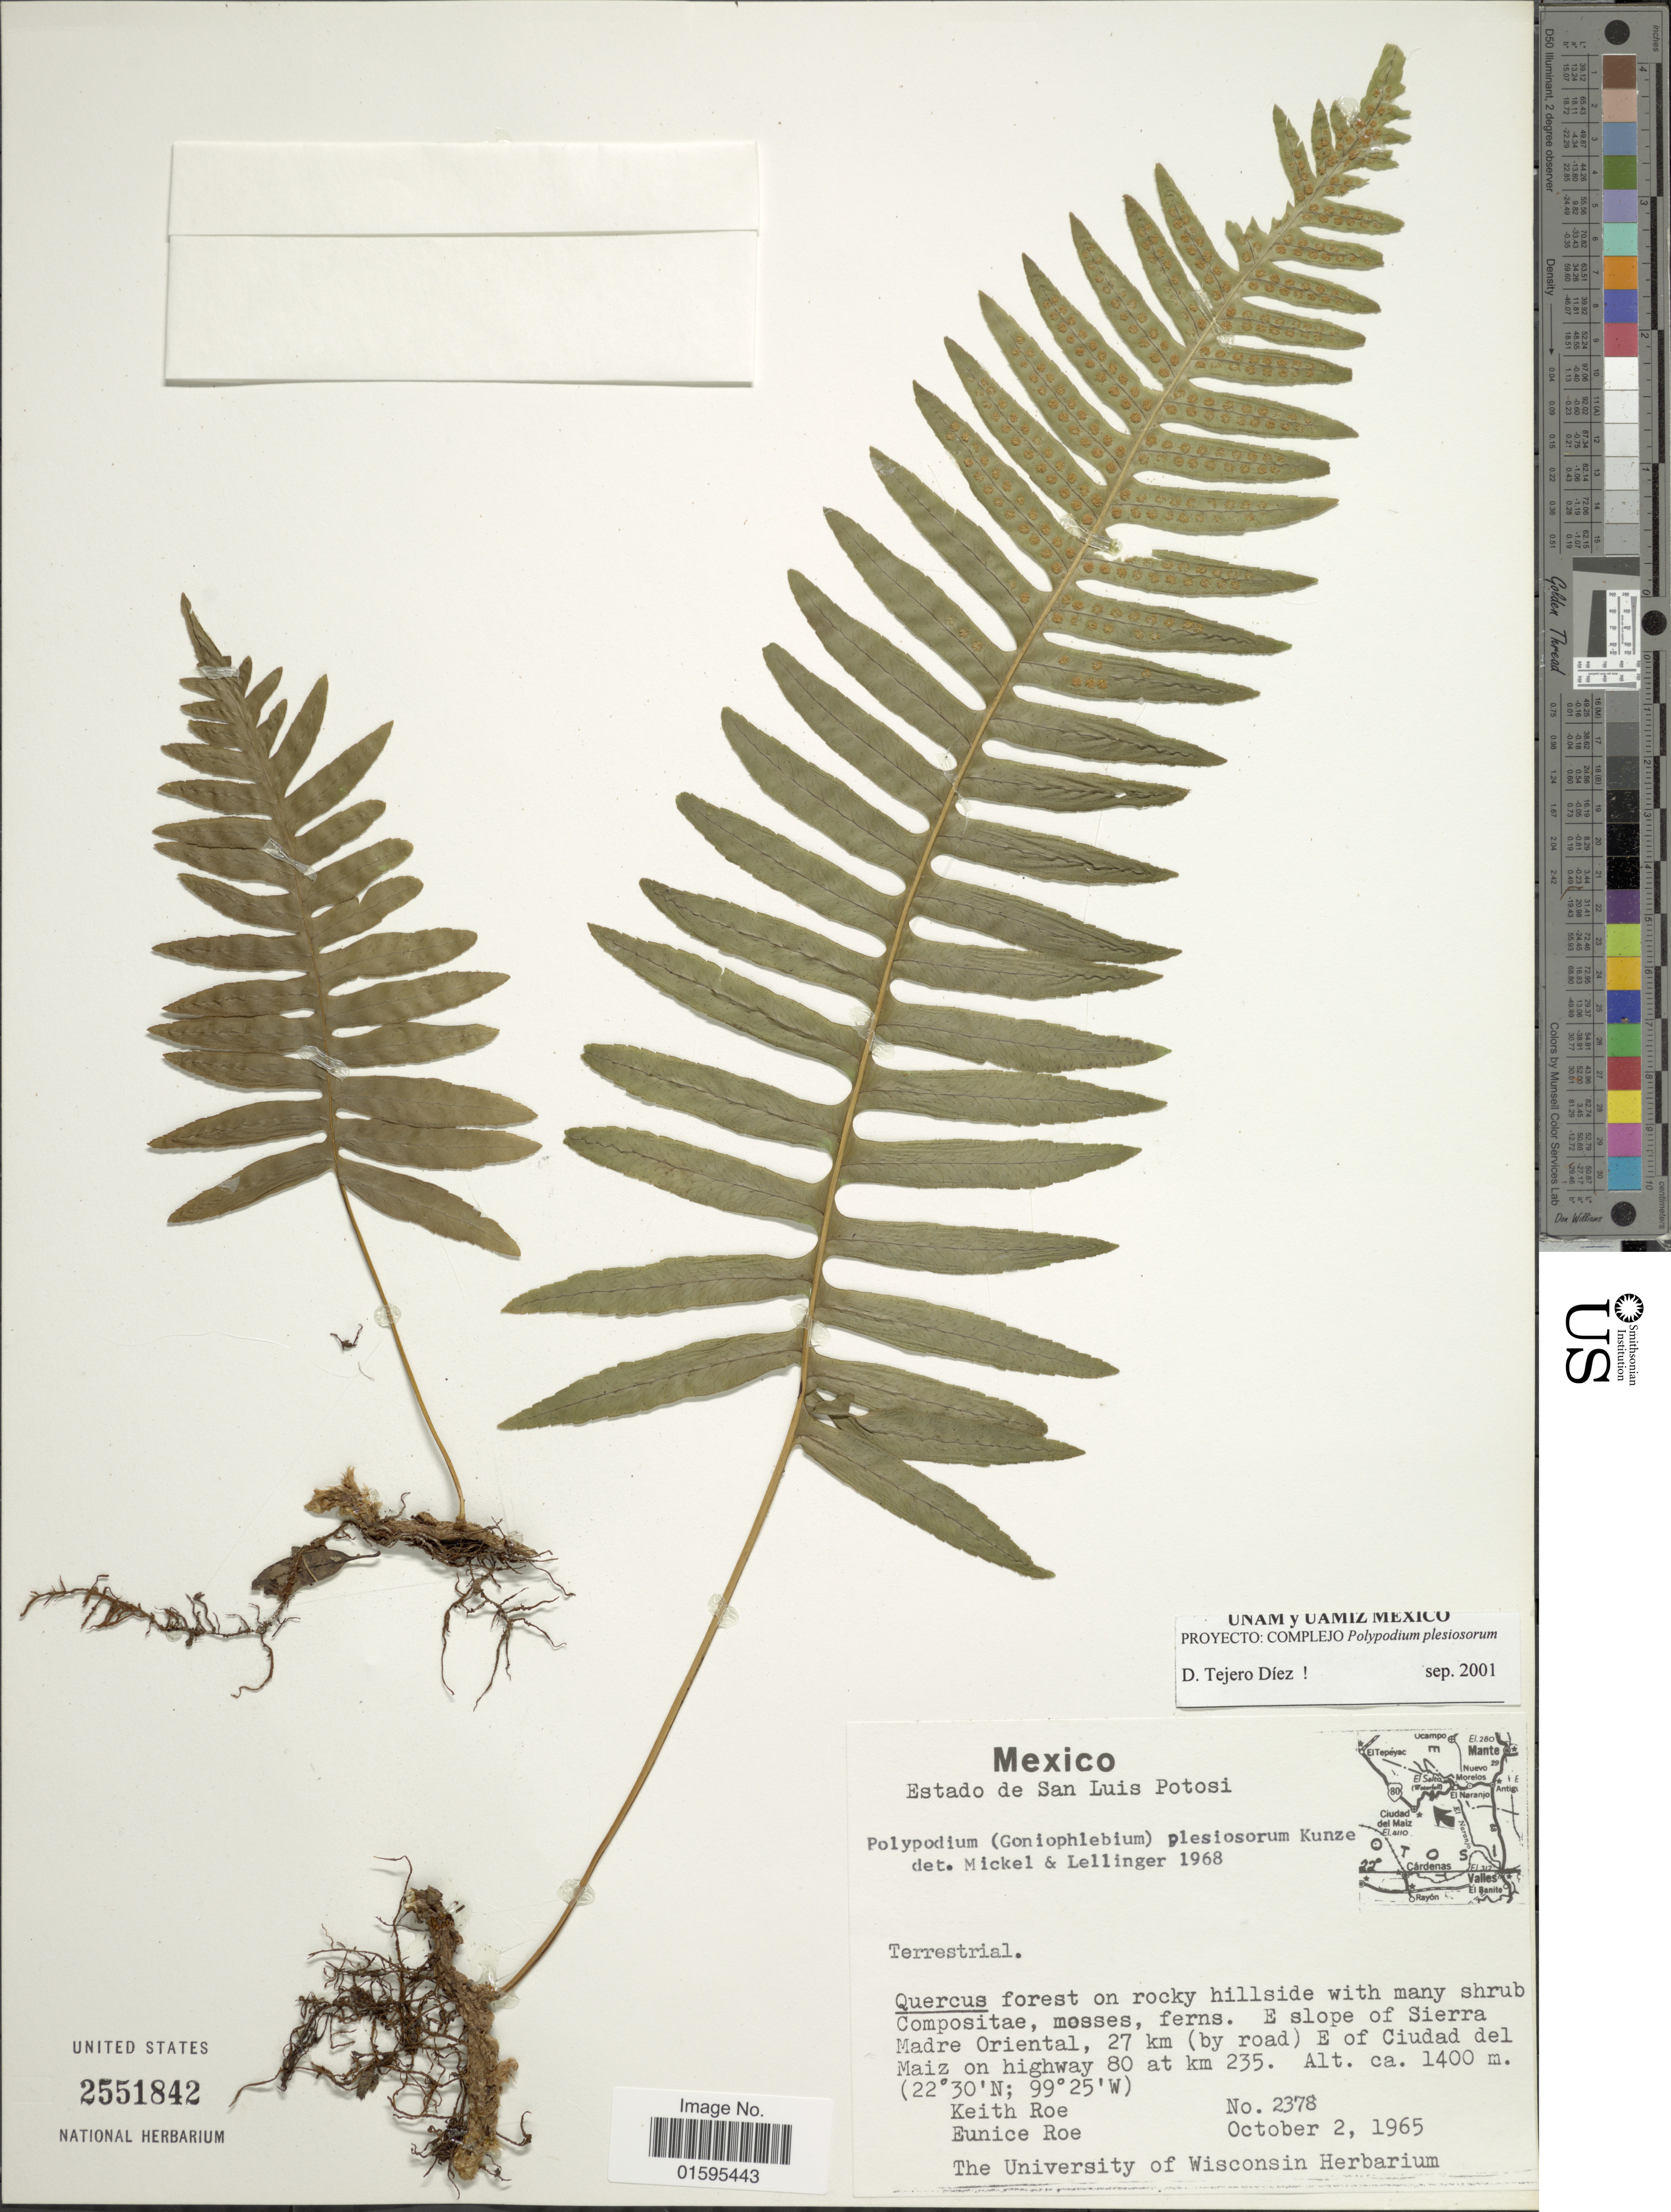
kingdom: Plantae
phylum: Tracheophyta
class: Polypodiopsida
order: Polypodiales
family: Polypodiaceae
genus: Polypodium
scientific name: Polypodium plesiosorum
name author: Kunze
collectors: K. E. Roe & E. Roe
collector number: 2378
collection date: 1965-10-02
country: Mexico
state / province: San Luis Potosí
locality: E slope of Sierra Madre Oriental, 27 km (by road) E of Ciudad del Maiz on highway 80 at km 235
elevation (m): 1400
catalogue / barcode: US 2551842